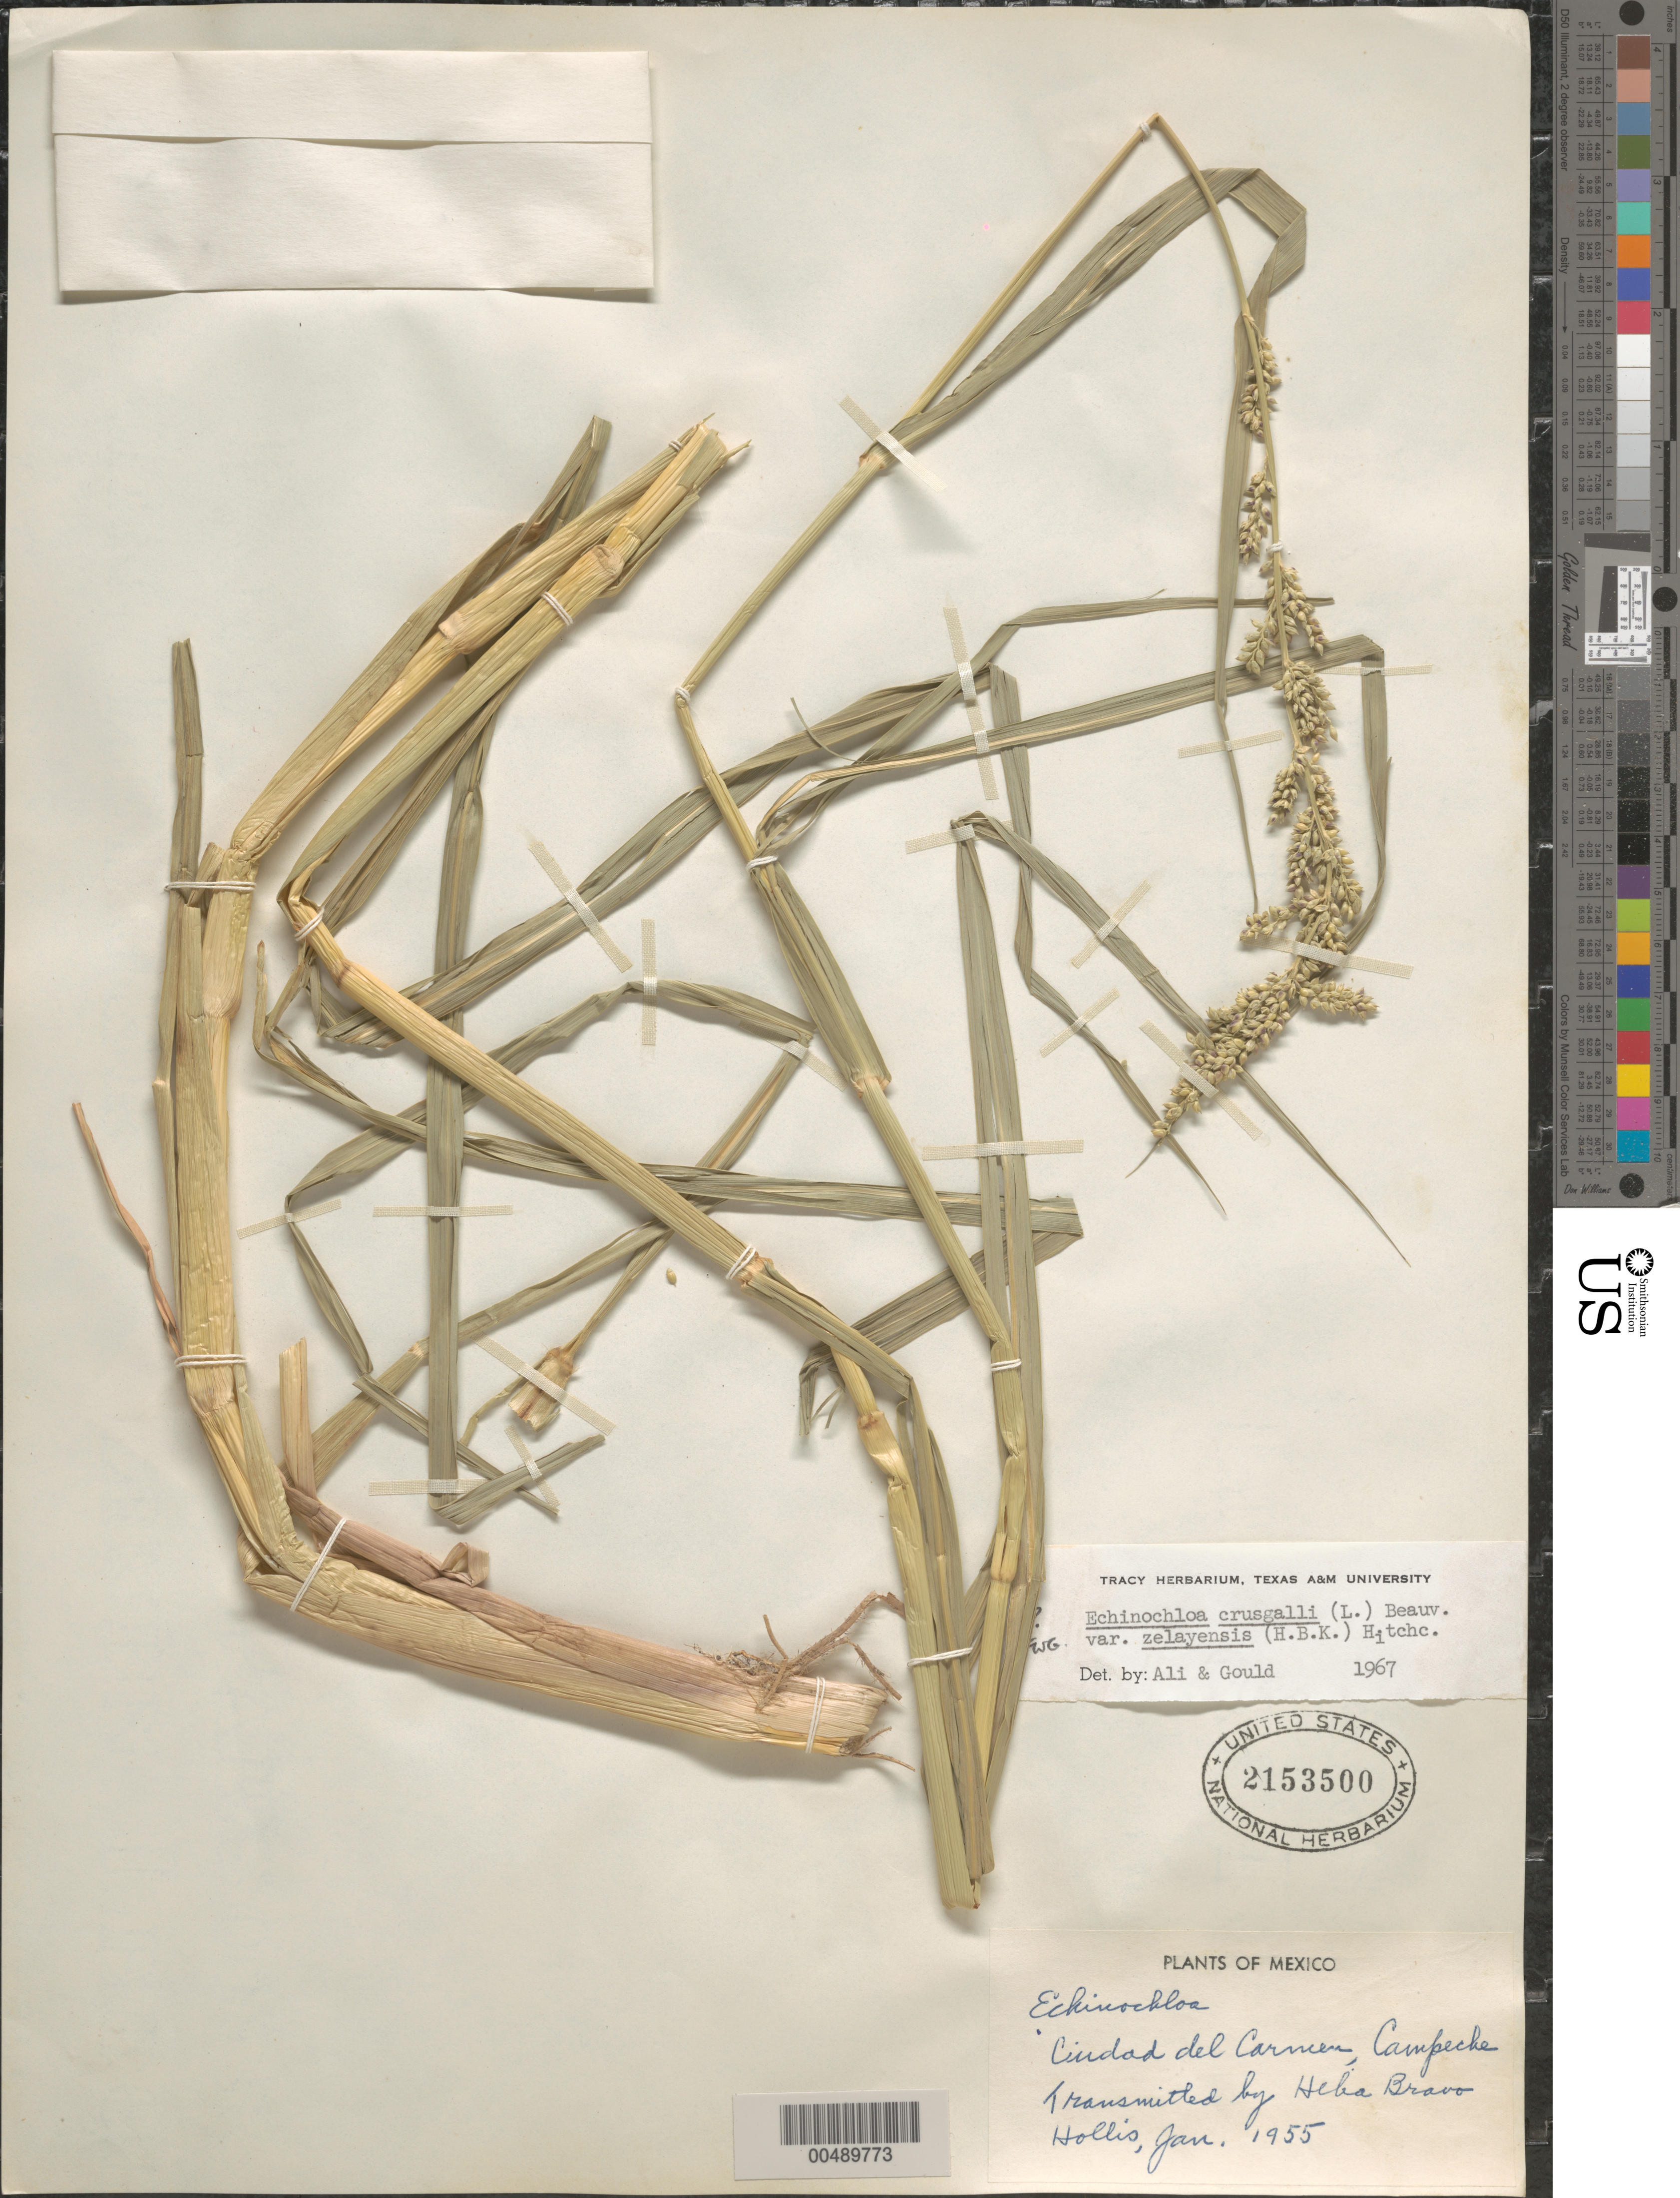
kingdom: Plantae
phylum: Tracheophyta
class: Liliopsida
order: Poales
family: Poaceae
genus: Echinochloa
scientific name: Echinochloa crus-galli var. zelayensis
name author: (Kunth) Hitchc.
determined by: Ali, M. A.; Gould, F. W.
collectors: H. Bravo-Hollis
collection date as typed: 1955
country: Mexico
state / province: Chiapas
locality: Ciudad del Carmen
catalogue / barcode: US 2153500